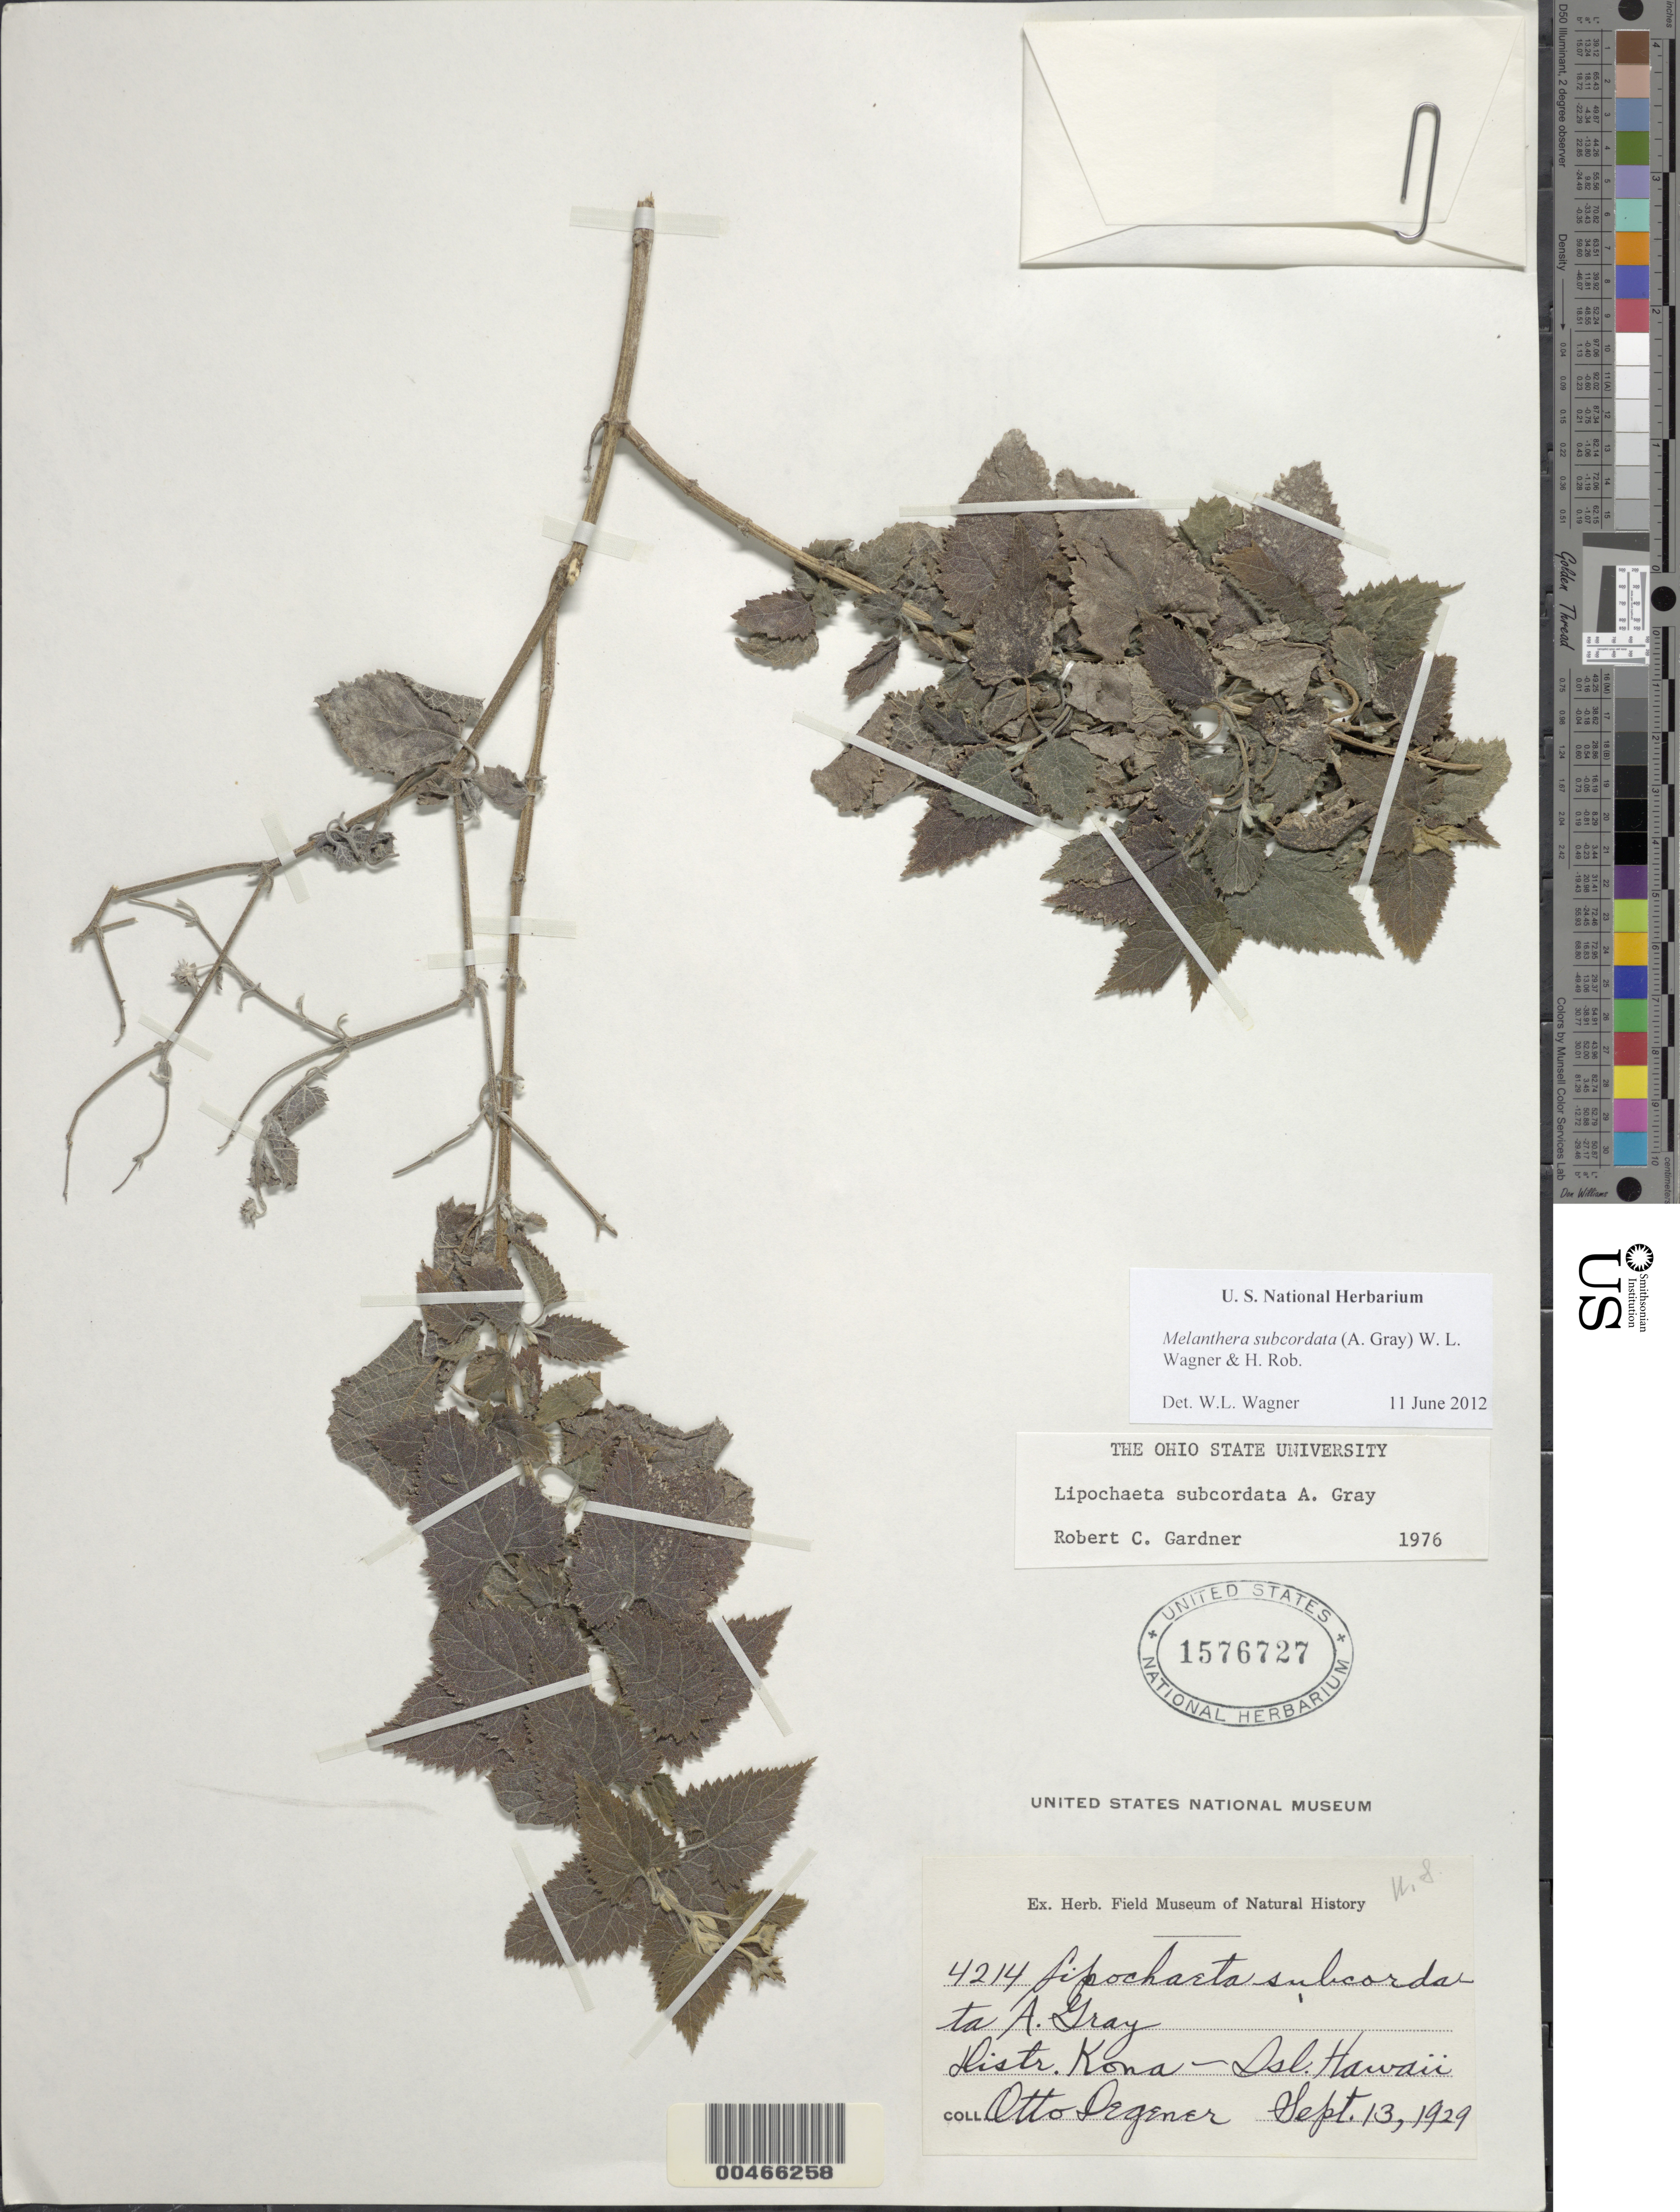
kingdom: Plantae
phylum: Tracheophyta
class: Magnoliopsida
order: Asterales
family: Asteraceae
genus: Wollastonia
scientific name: Wollastonia subcordata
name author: (A. Gray) Orchard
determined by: Wagner, W. L., (BOT), Smithsonian Institution - National Museum of Natural History (UNITED STATES)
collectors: O. Degener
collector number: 4214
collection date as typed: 13 Sep 1929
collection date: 1929-09-13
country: United States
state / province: Hawaii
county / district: Hawaii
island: Hawaii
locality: Distr. Kona - Isl. Hawaii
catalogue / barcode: US 1576727